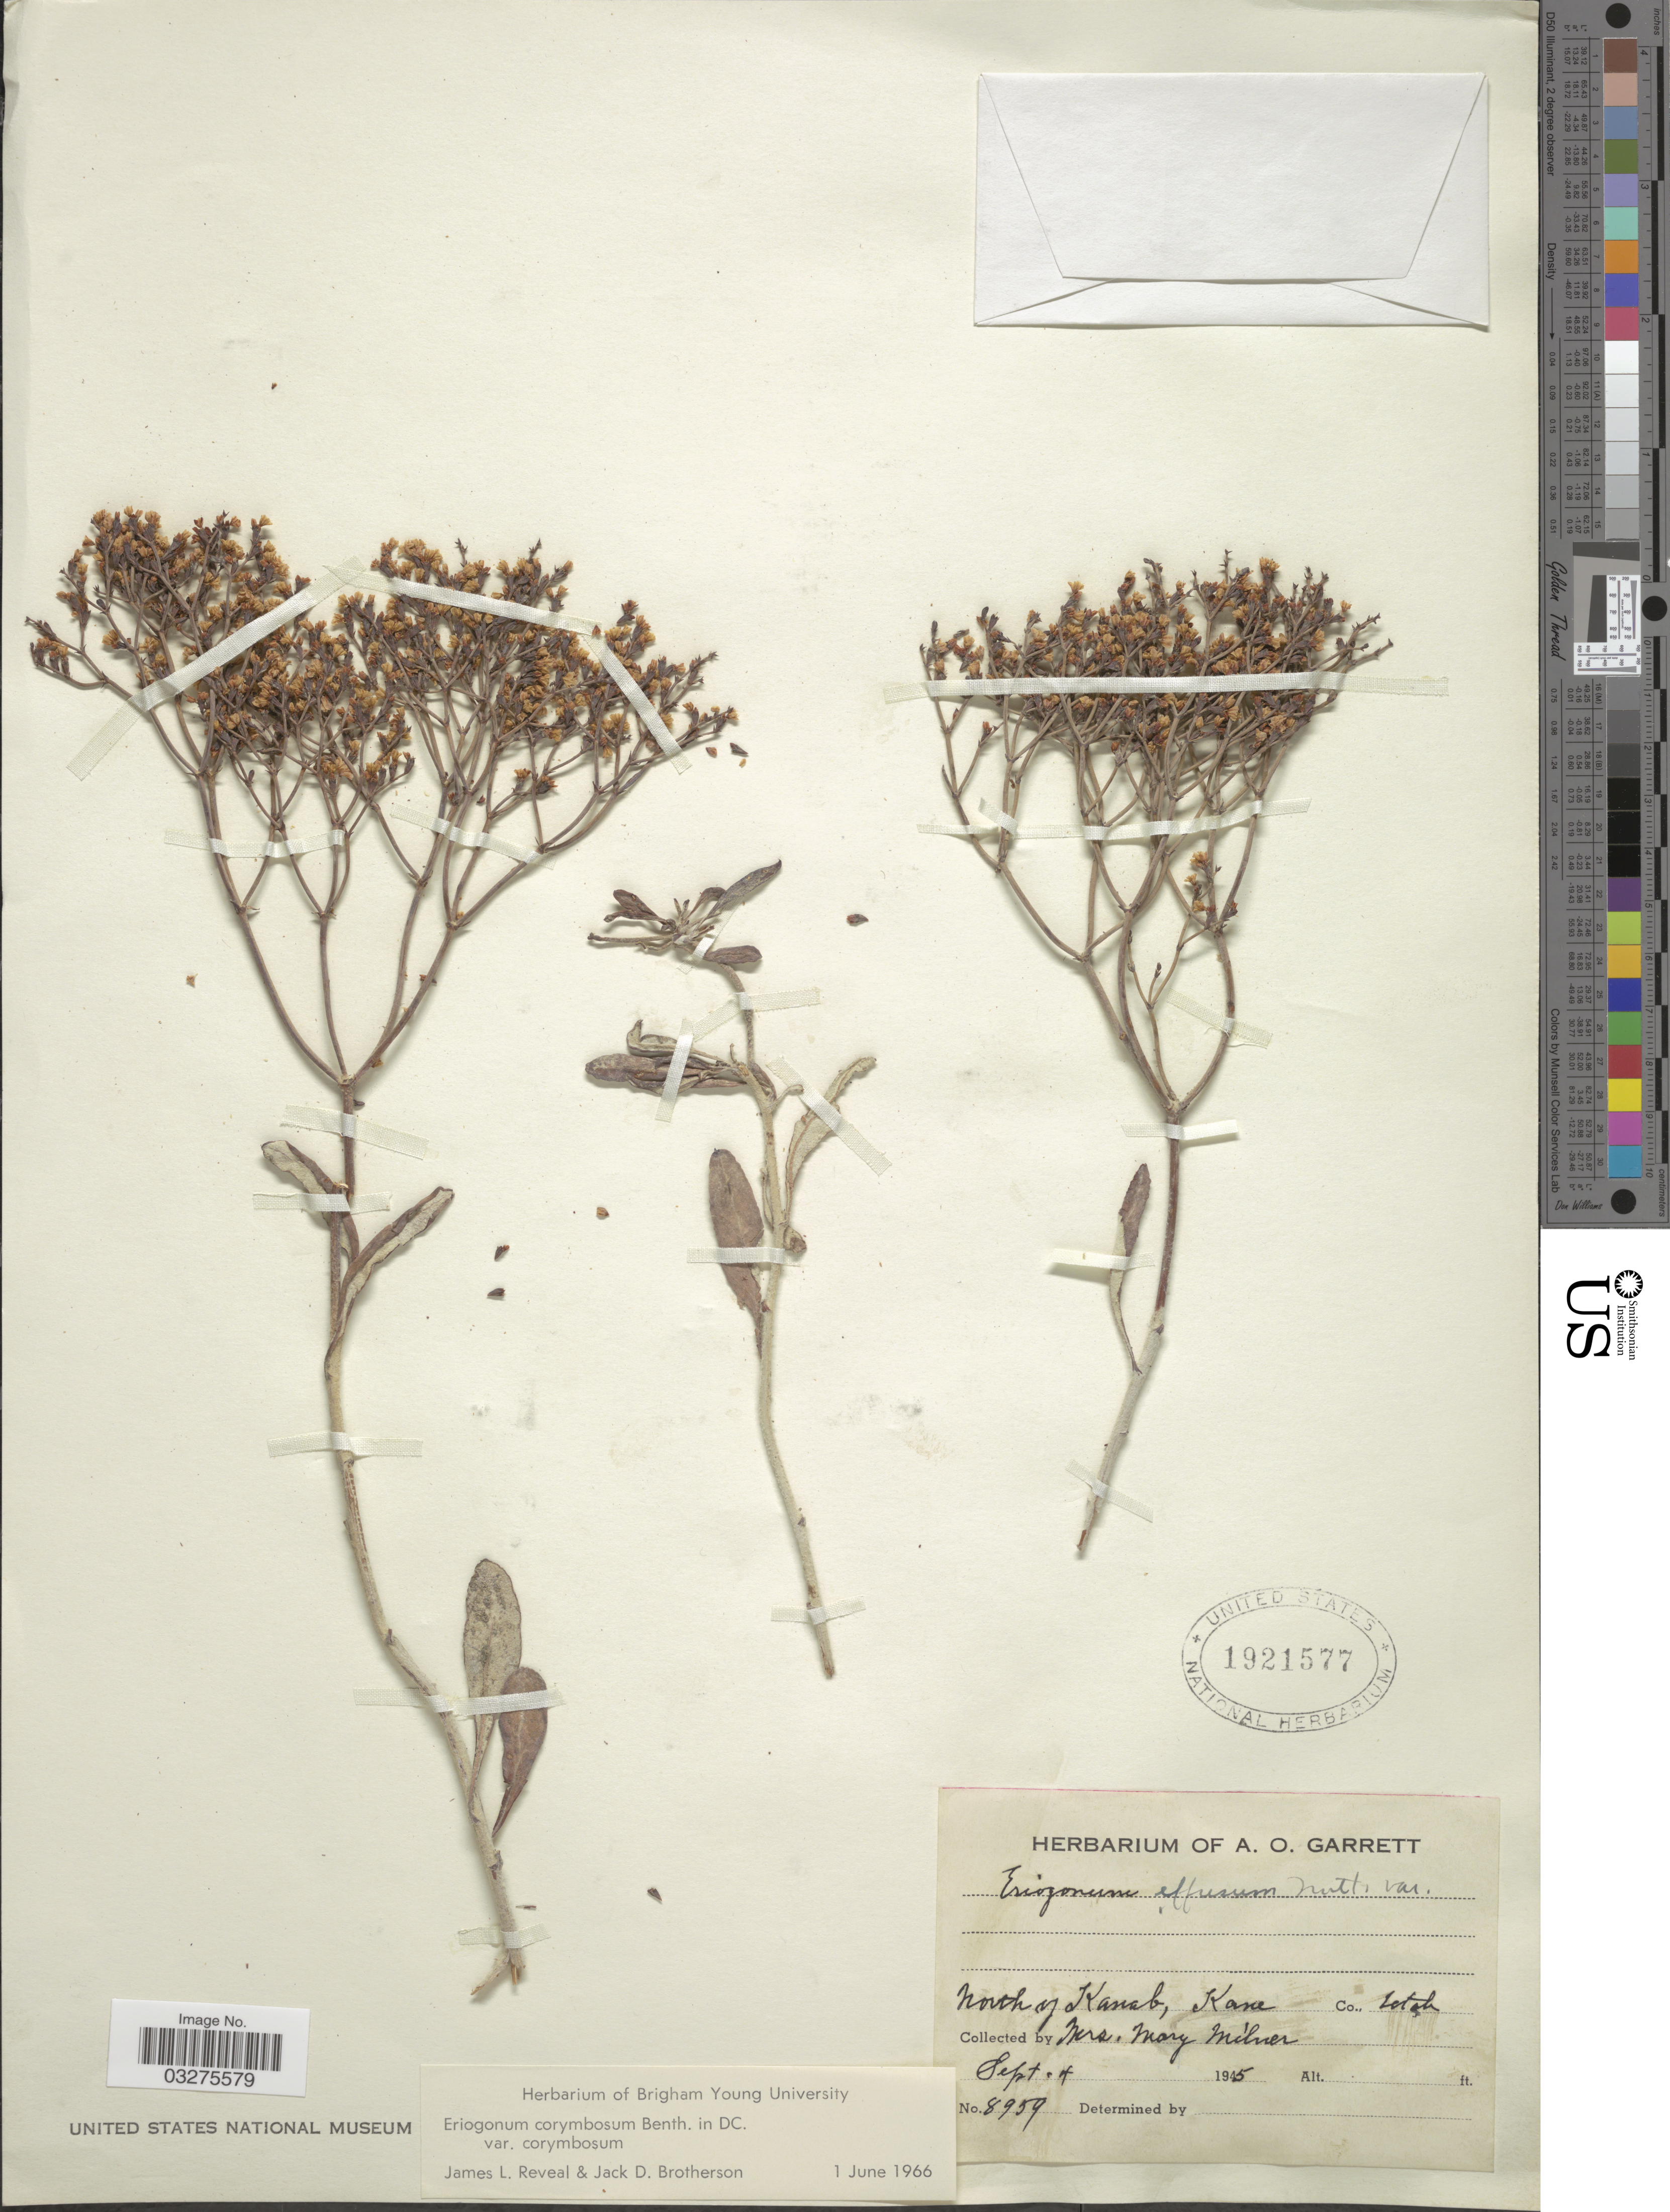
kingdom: Plantae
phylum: Tracheophyta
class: Magnoliopsida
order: Caryophyllales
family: Polygonaceae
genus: Eriogonum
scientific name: Eriogonum corymbosum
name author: Benth.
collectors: M. Milner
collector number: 8959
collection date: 1945-09-04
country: United States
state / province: Utah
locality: North of Kanab, Kane Co.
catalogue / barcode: US 1921577